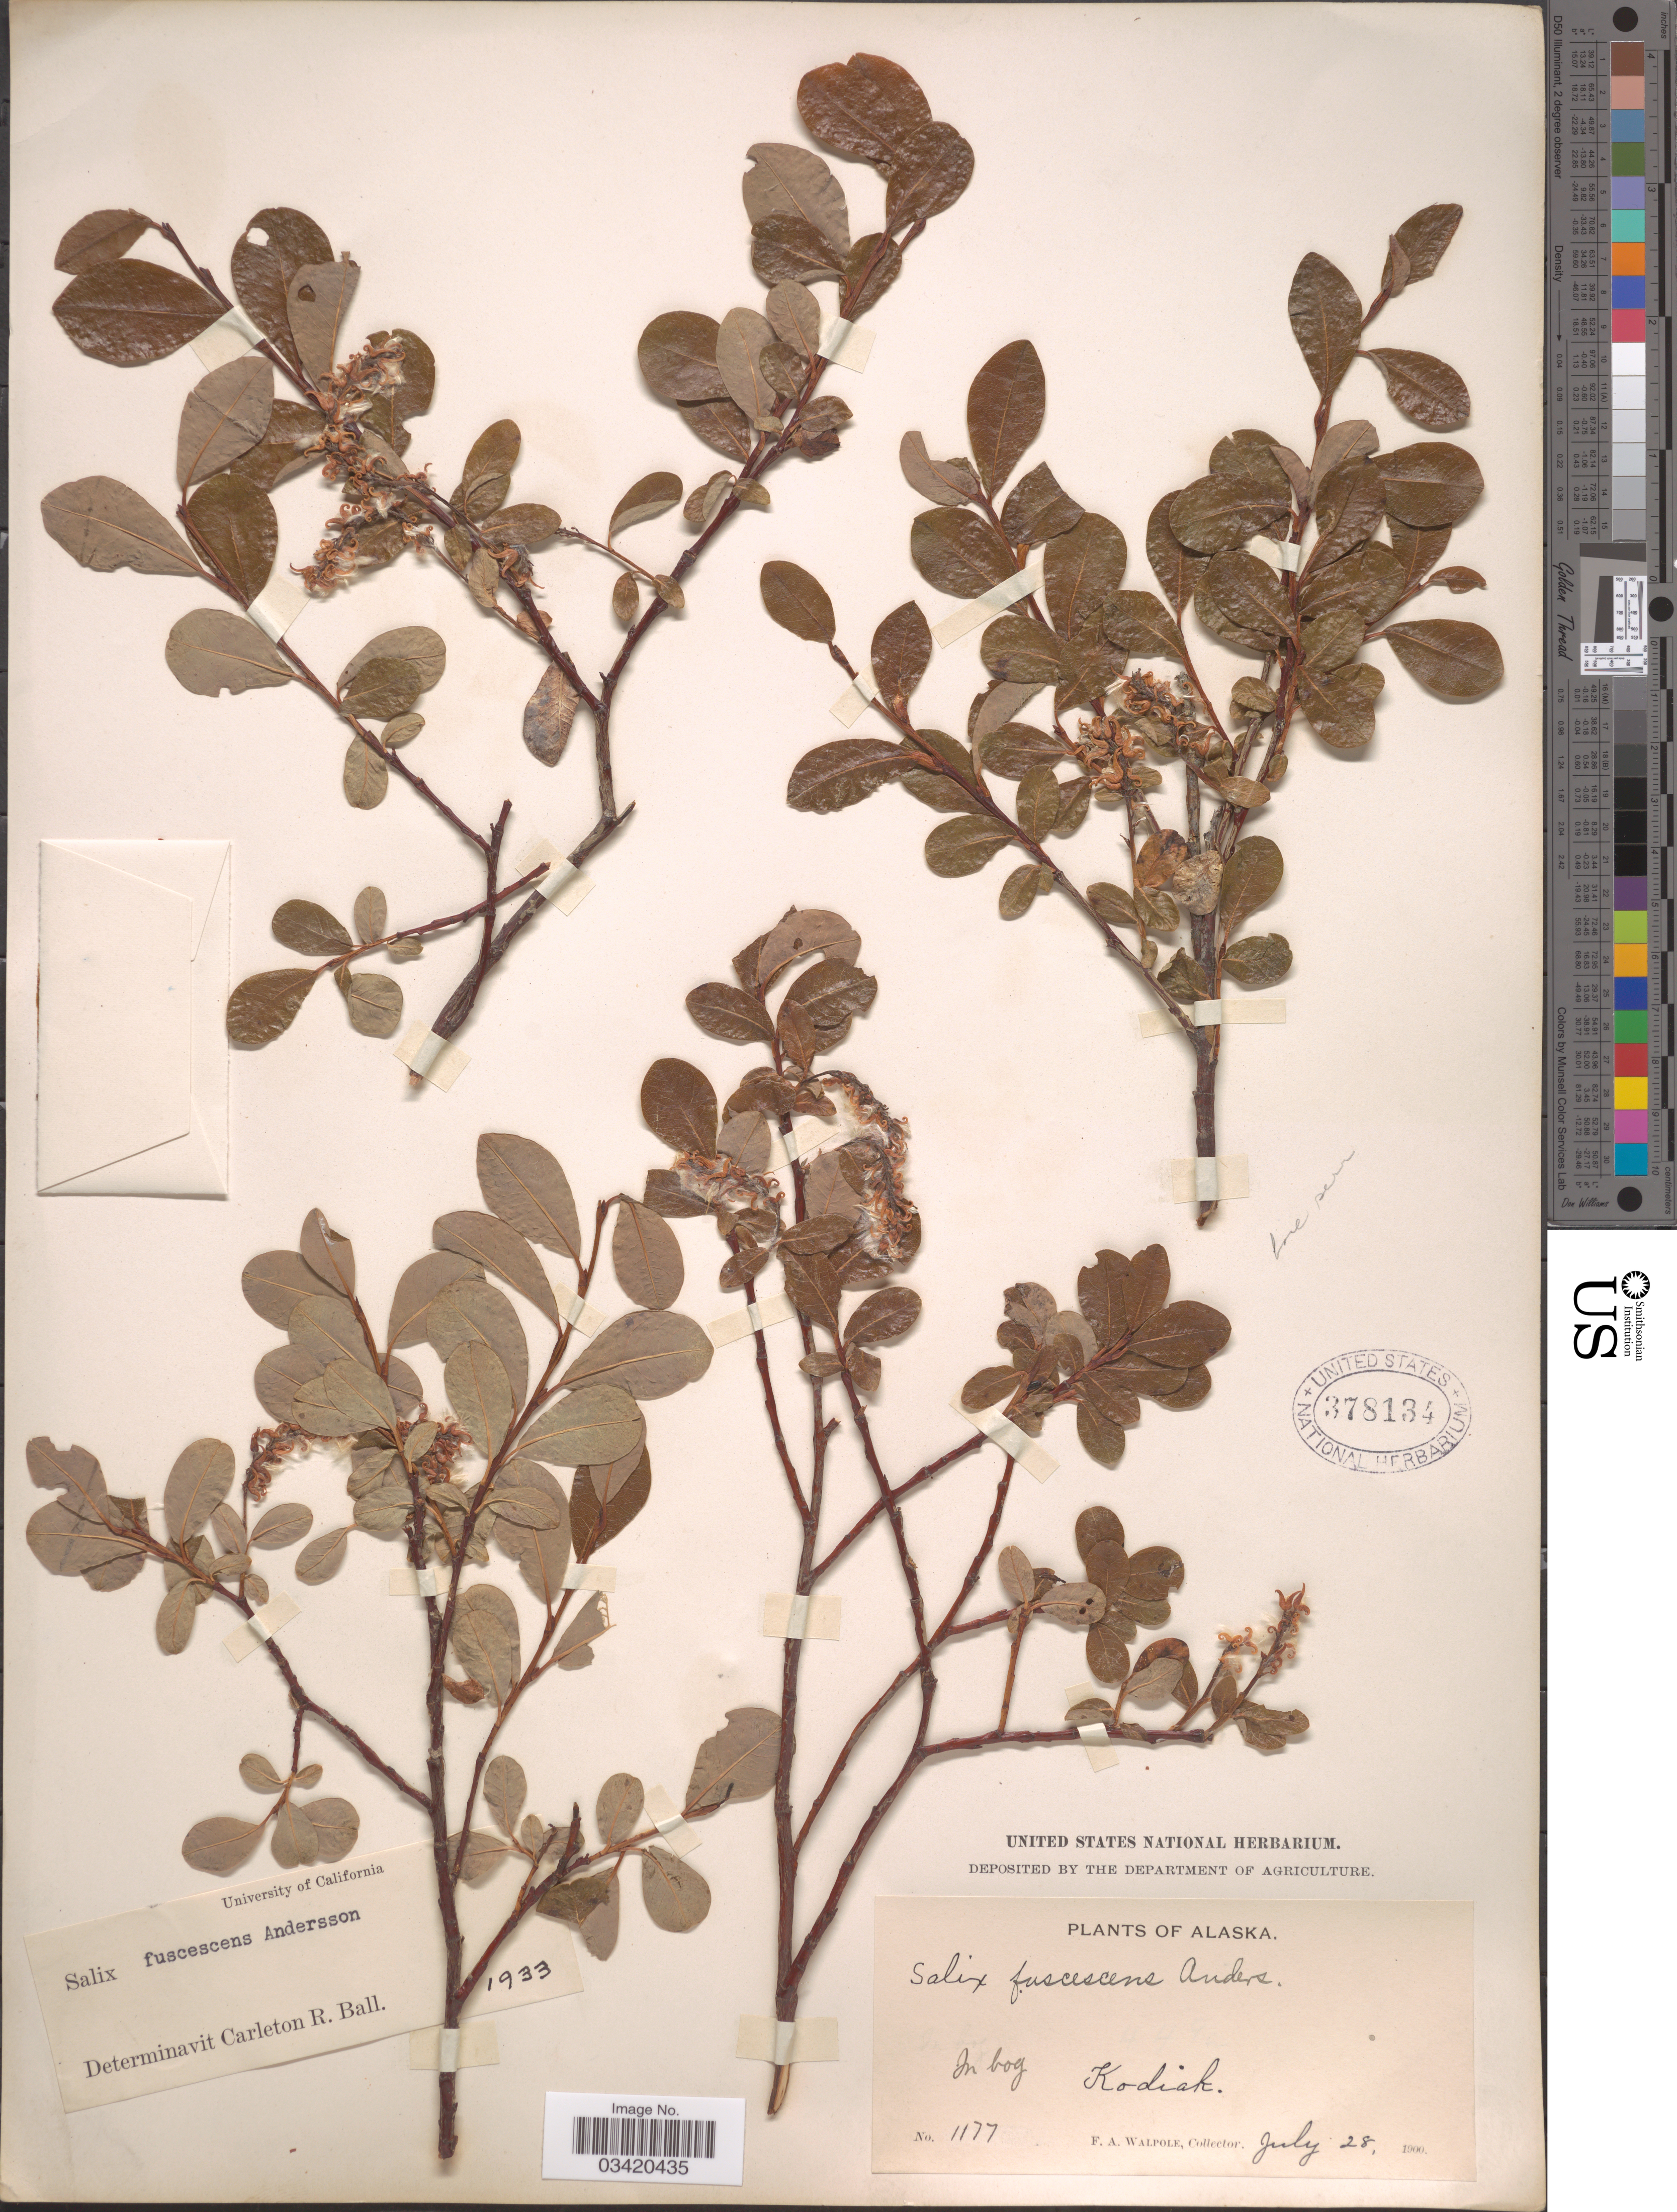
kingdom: Plantae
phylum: Tracheophyta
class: Magnoliopsida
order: Malpighiales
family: Salicaceae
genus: Salix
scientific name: Salix fuscescens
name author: Andersson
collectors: F. Walpole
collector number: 1177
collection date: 1900-07-28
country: United States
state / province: Alaska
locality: Kodiak.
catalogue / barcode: US 378134